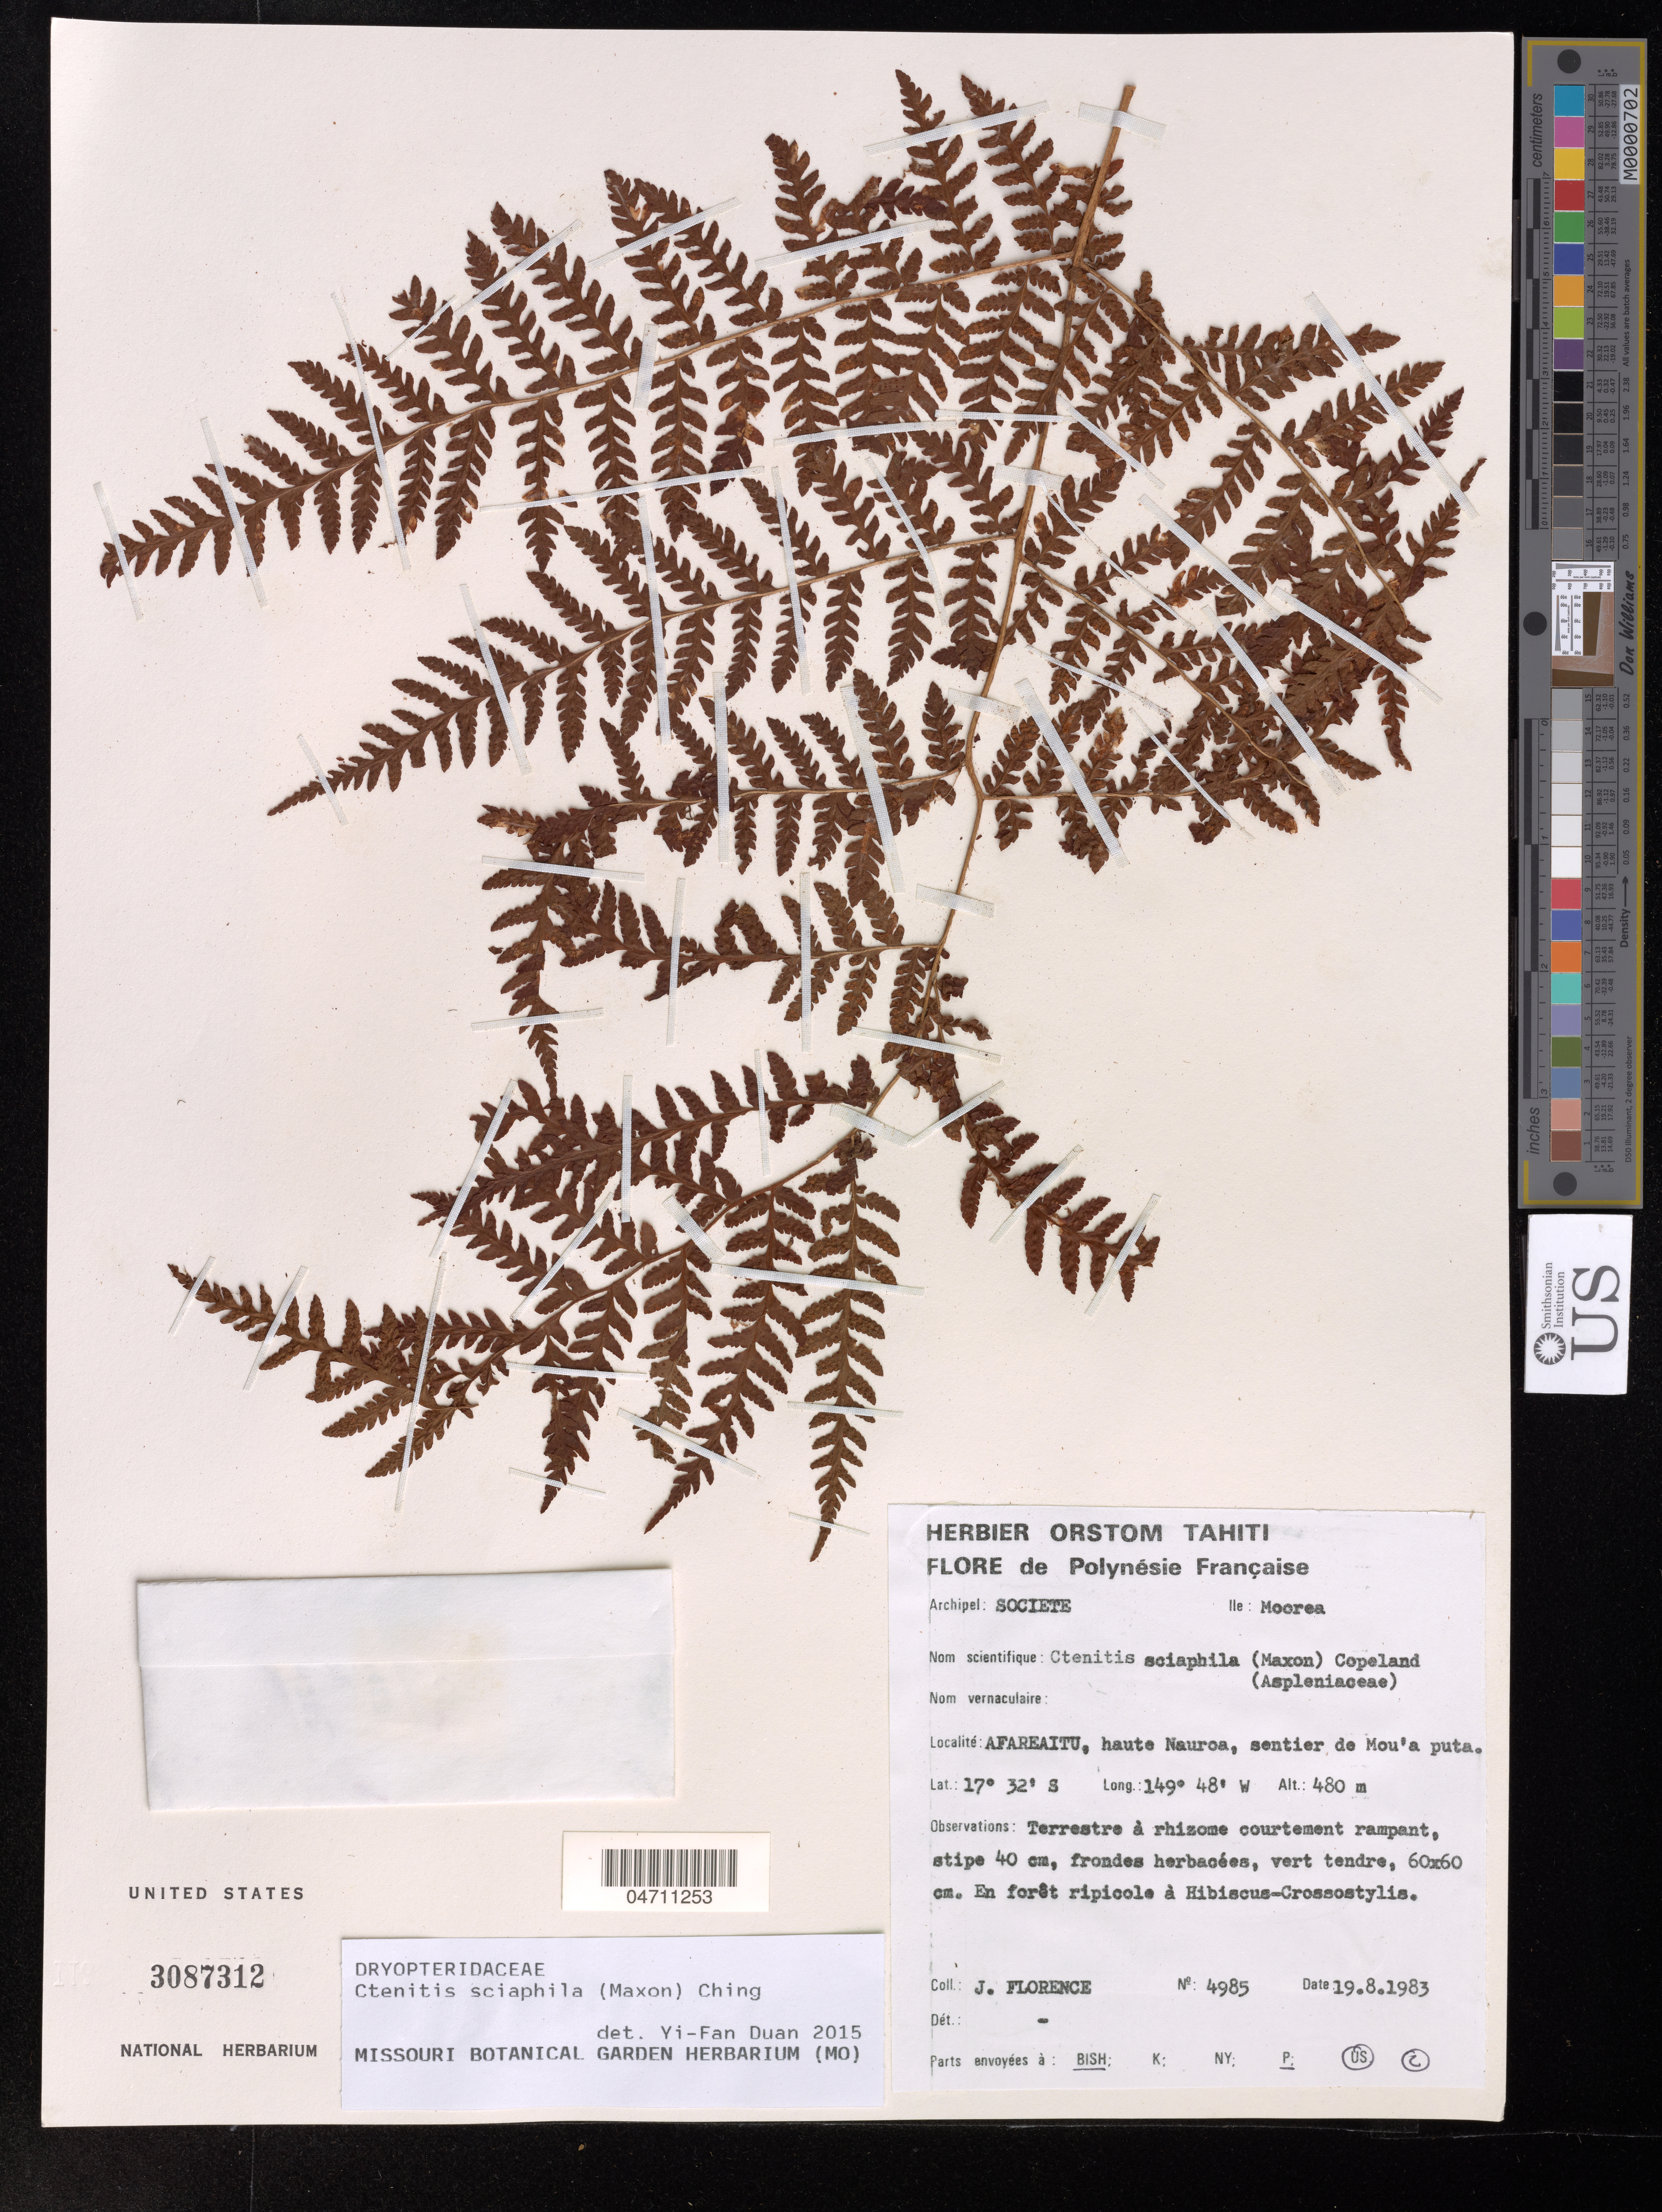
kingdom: Plantae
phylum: Tracheophyta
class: Polypodiopsida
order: Polypodiales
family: Dryopteridaceae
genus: Ctenitis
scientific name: Ctenitis sciaphila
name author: (Maxon) Ching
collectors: J. Florence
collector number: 4985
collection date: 1983-08-19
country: French Polynesia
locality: Archipel: Societe. Ile: Moorea. Afareaitu, haute Nauroa, sentier de Mou'a puta.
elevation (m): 480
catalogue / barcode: US 3087312